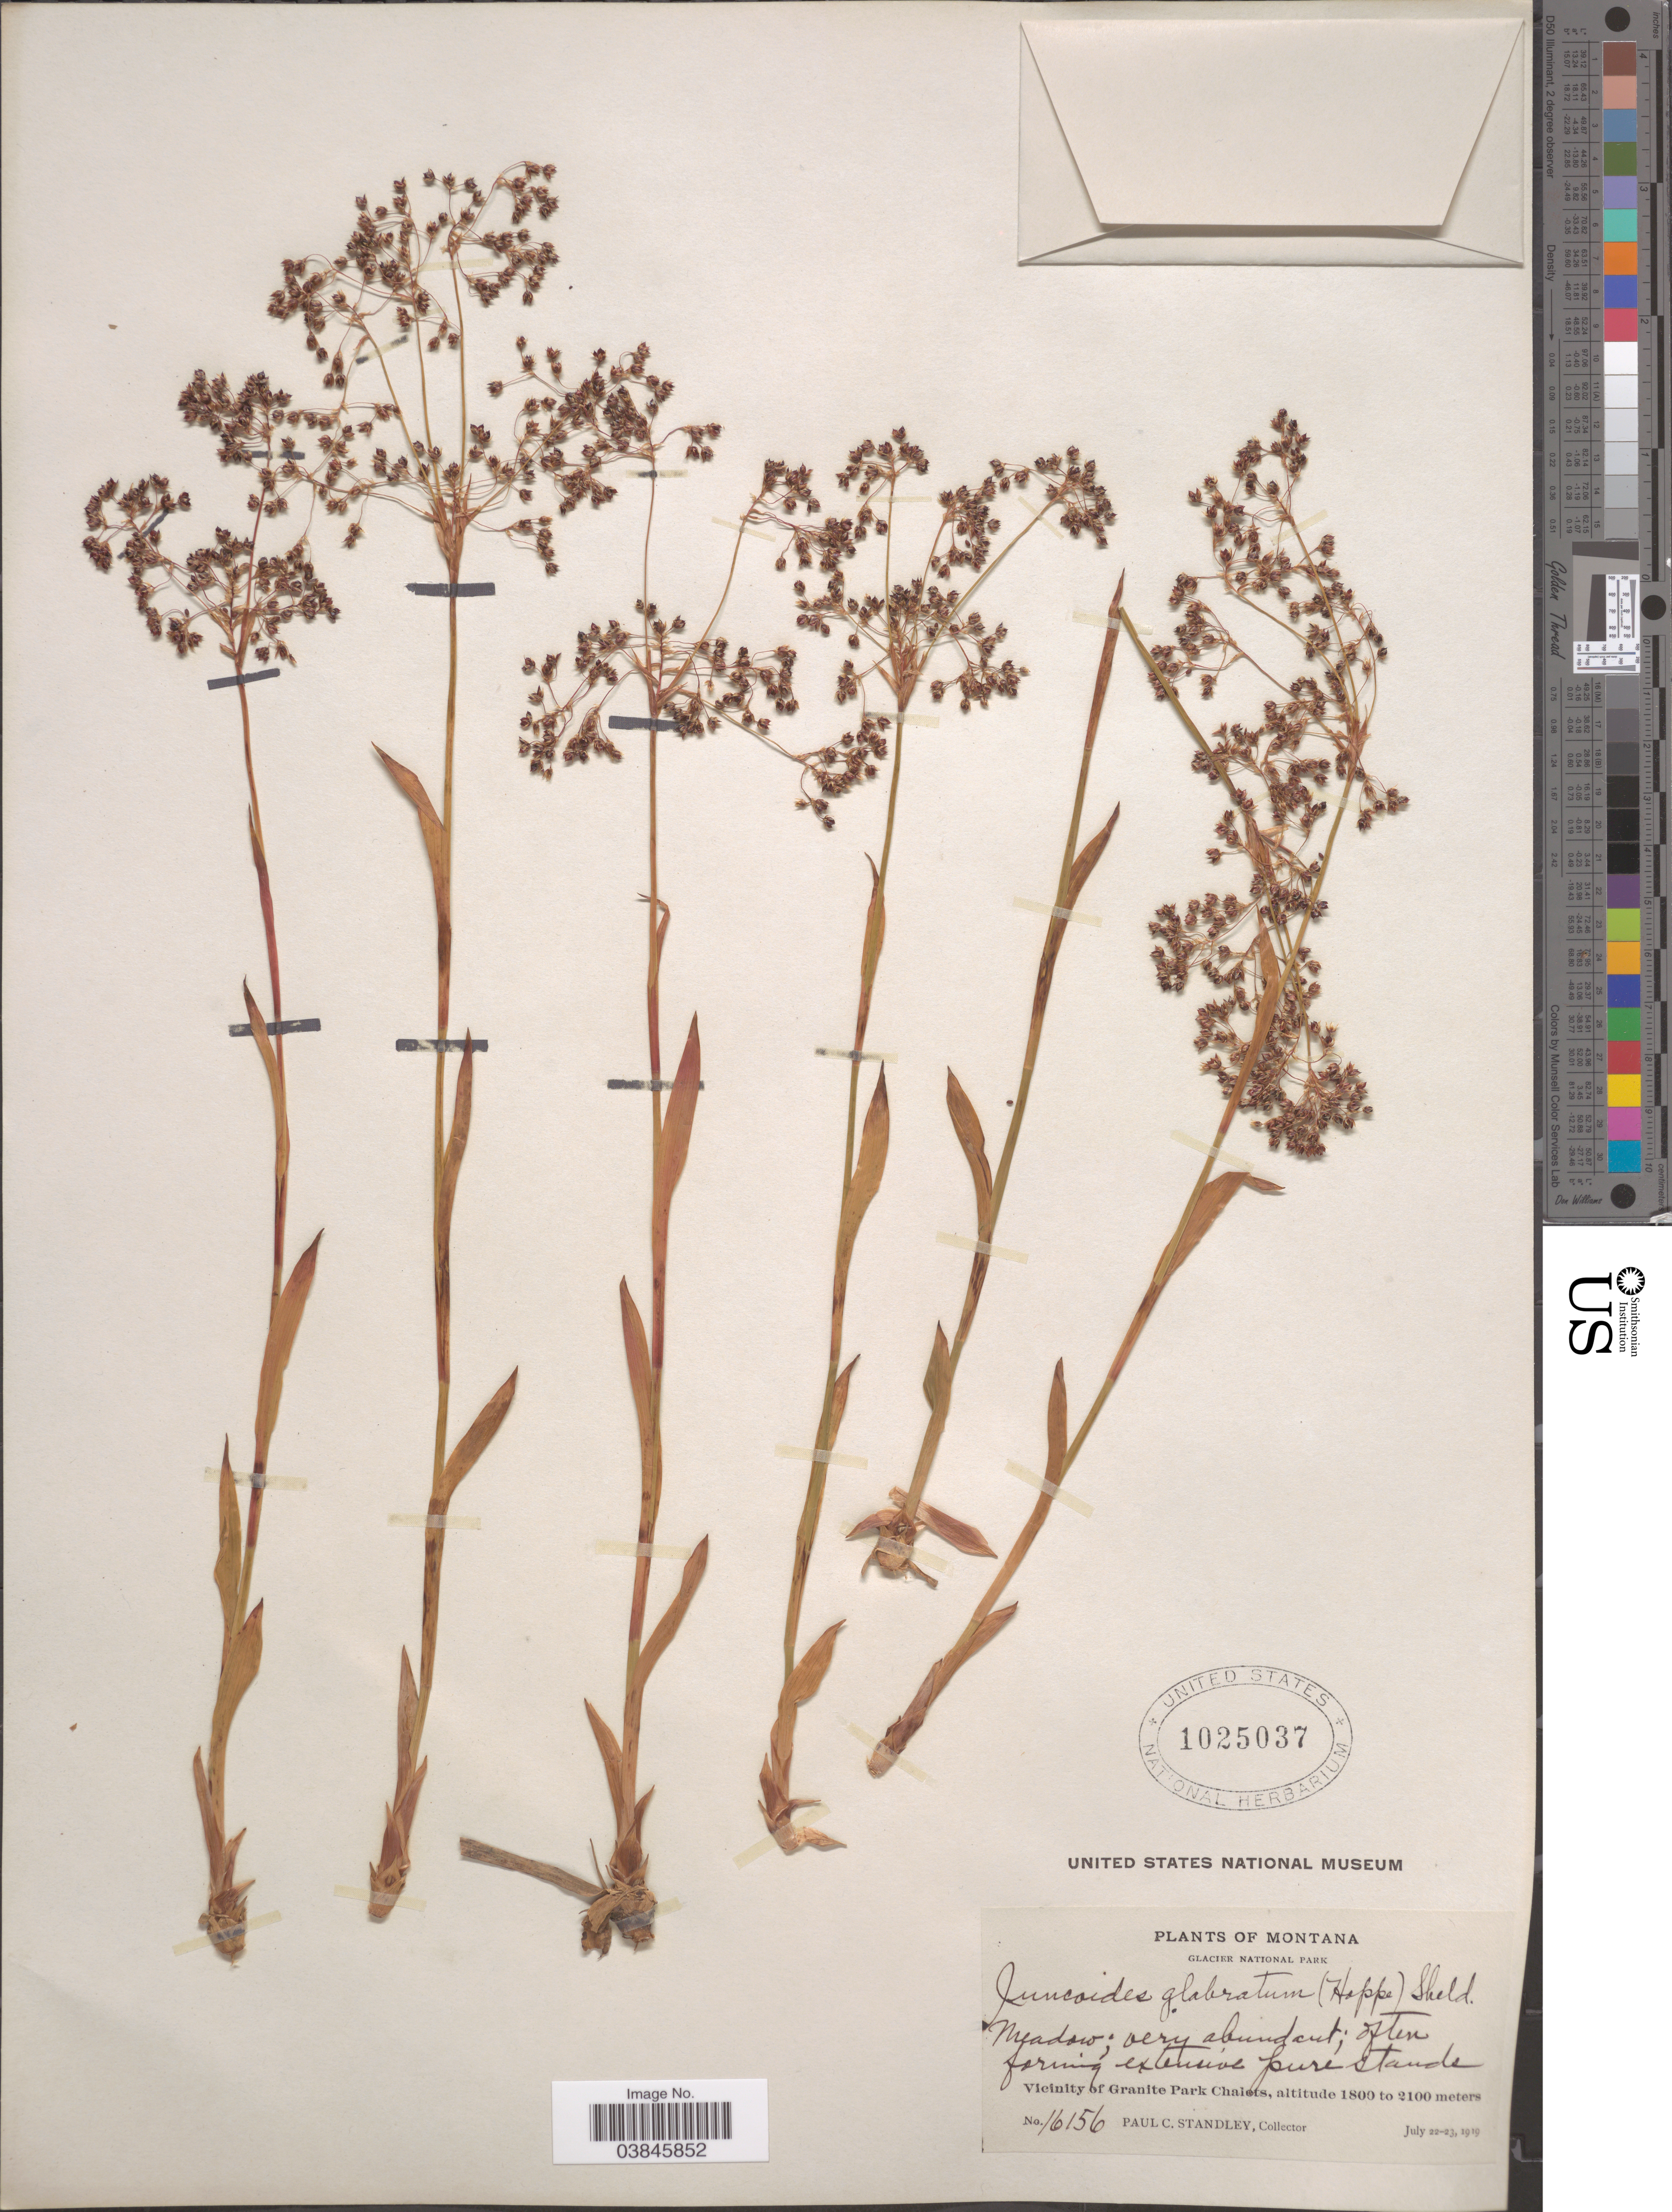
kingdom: Plantae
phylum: Tracheophyta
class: Liliopsida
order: Poales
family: Juncaceae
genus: Luzula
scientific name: Luzula glabrata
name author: (Hoppe) Desv.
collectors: P. C. Standley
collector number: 16156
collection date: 1919-07-22/1919-07-23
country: United States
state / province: Montana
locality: Glacier National Park. Vicinity of Granite Park Chaiets.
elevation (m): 1800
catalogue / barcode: US 1025037